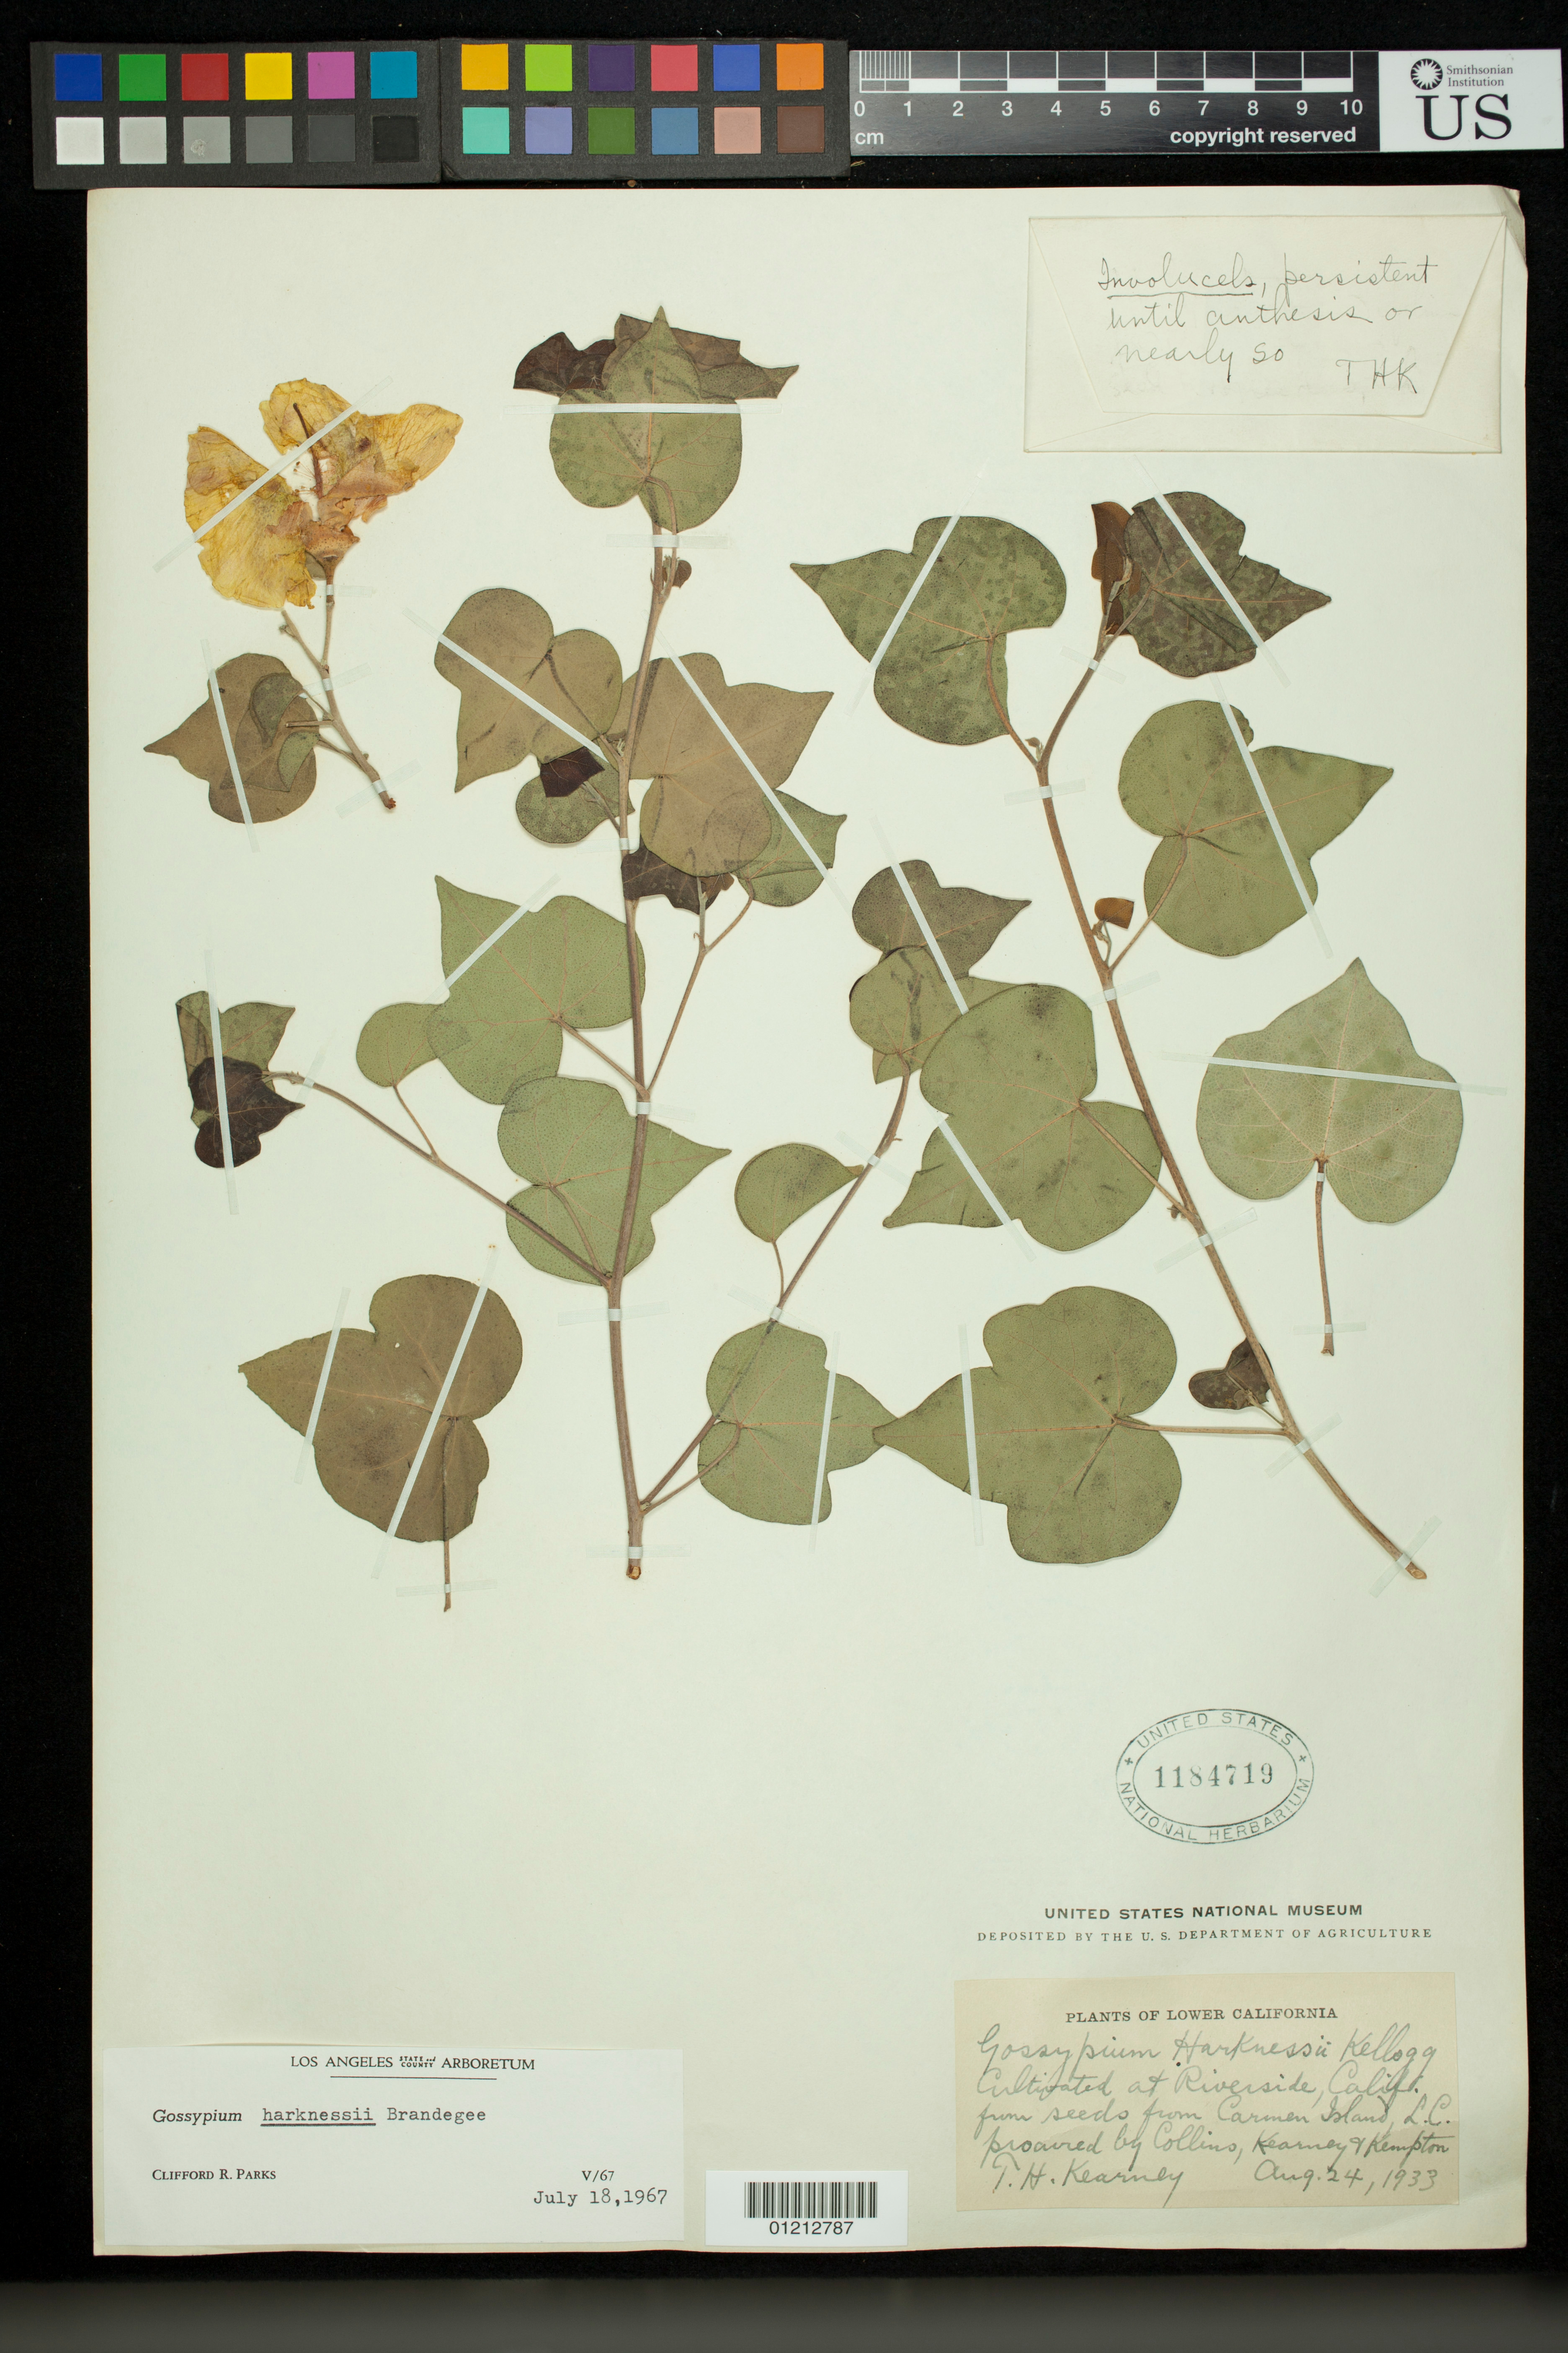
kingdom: Plantae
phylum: Tracheophyta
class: Magnoliopsida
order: Malvales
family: Malvaceae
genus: Gossypium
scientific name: Gossypium harknessii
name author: Brandegee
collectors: T. H. Kearney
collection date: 1933-08-24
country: United States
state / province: California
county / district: Riverside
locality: Cultivated at Riverside, Calif. from seeds from Carmen Island, L.C. procured by Collins, Kearney, & Kempton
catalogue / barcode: US 1184719